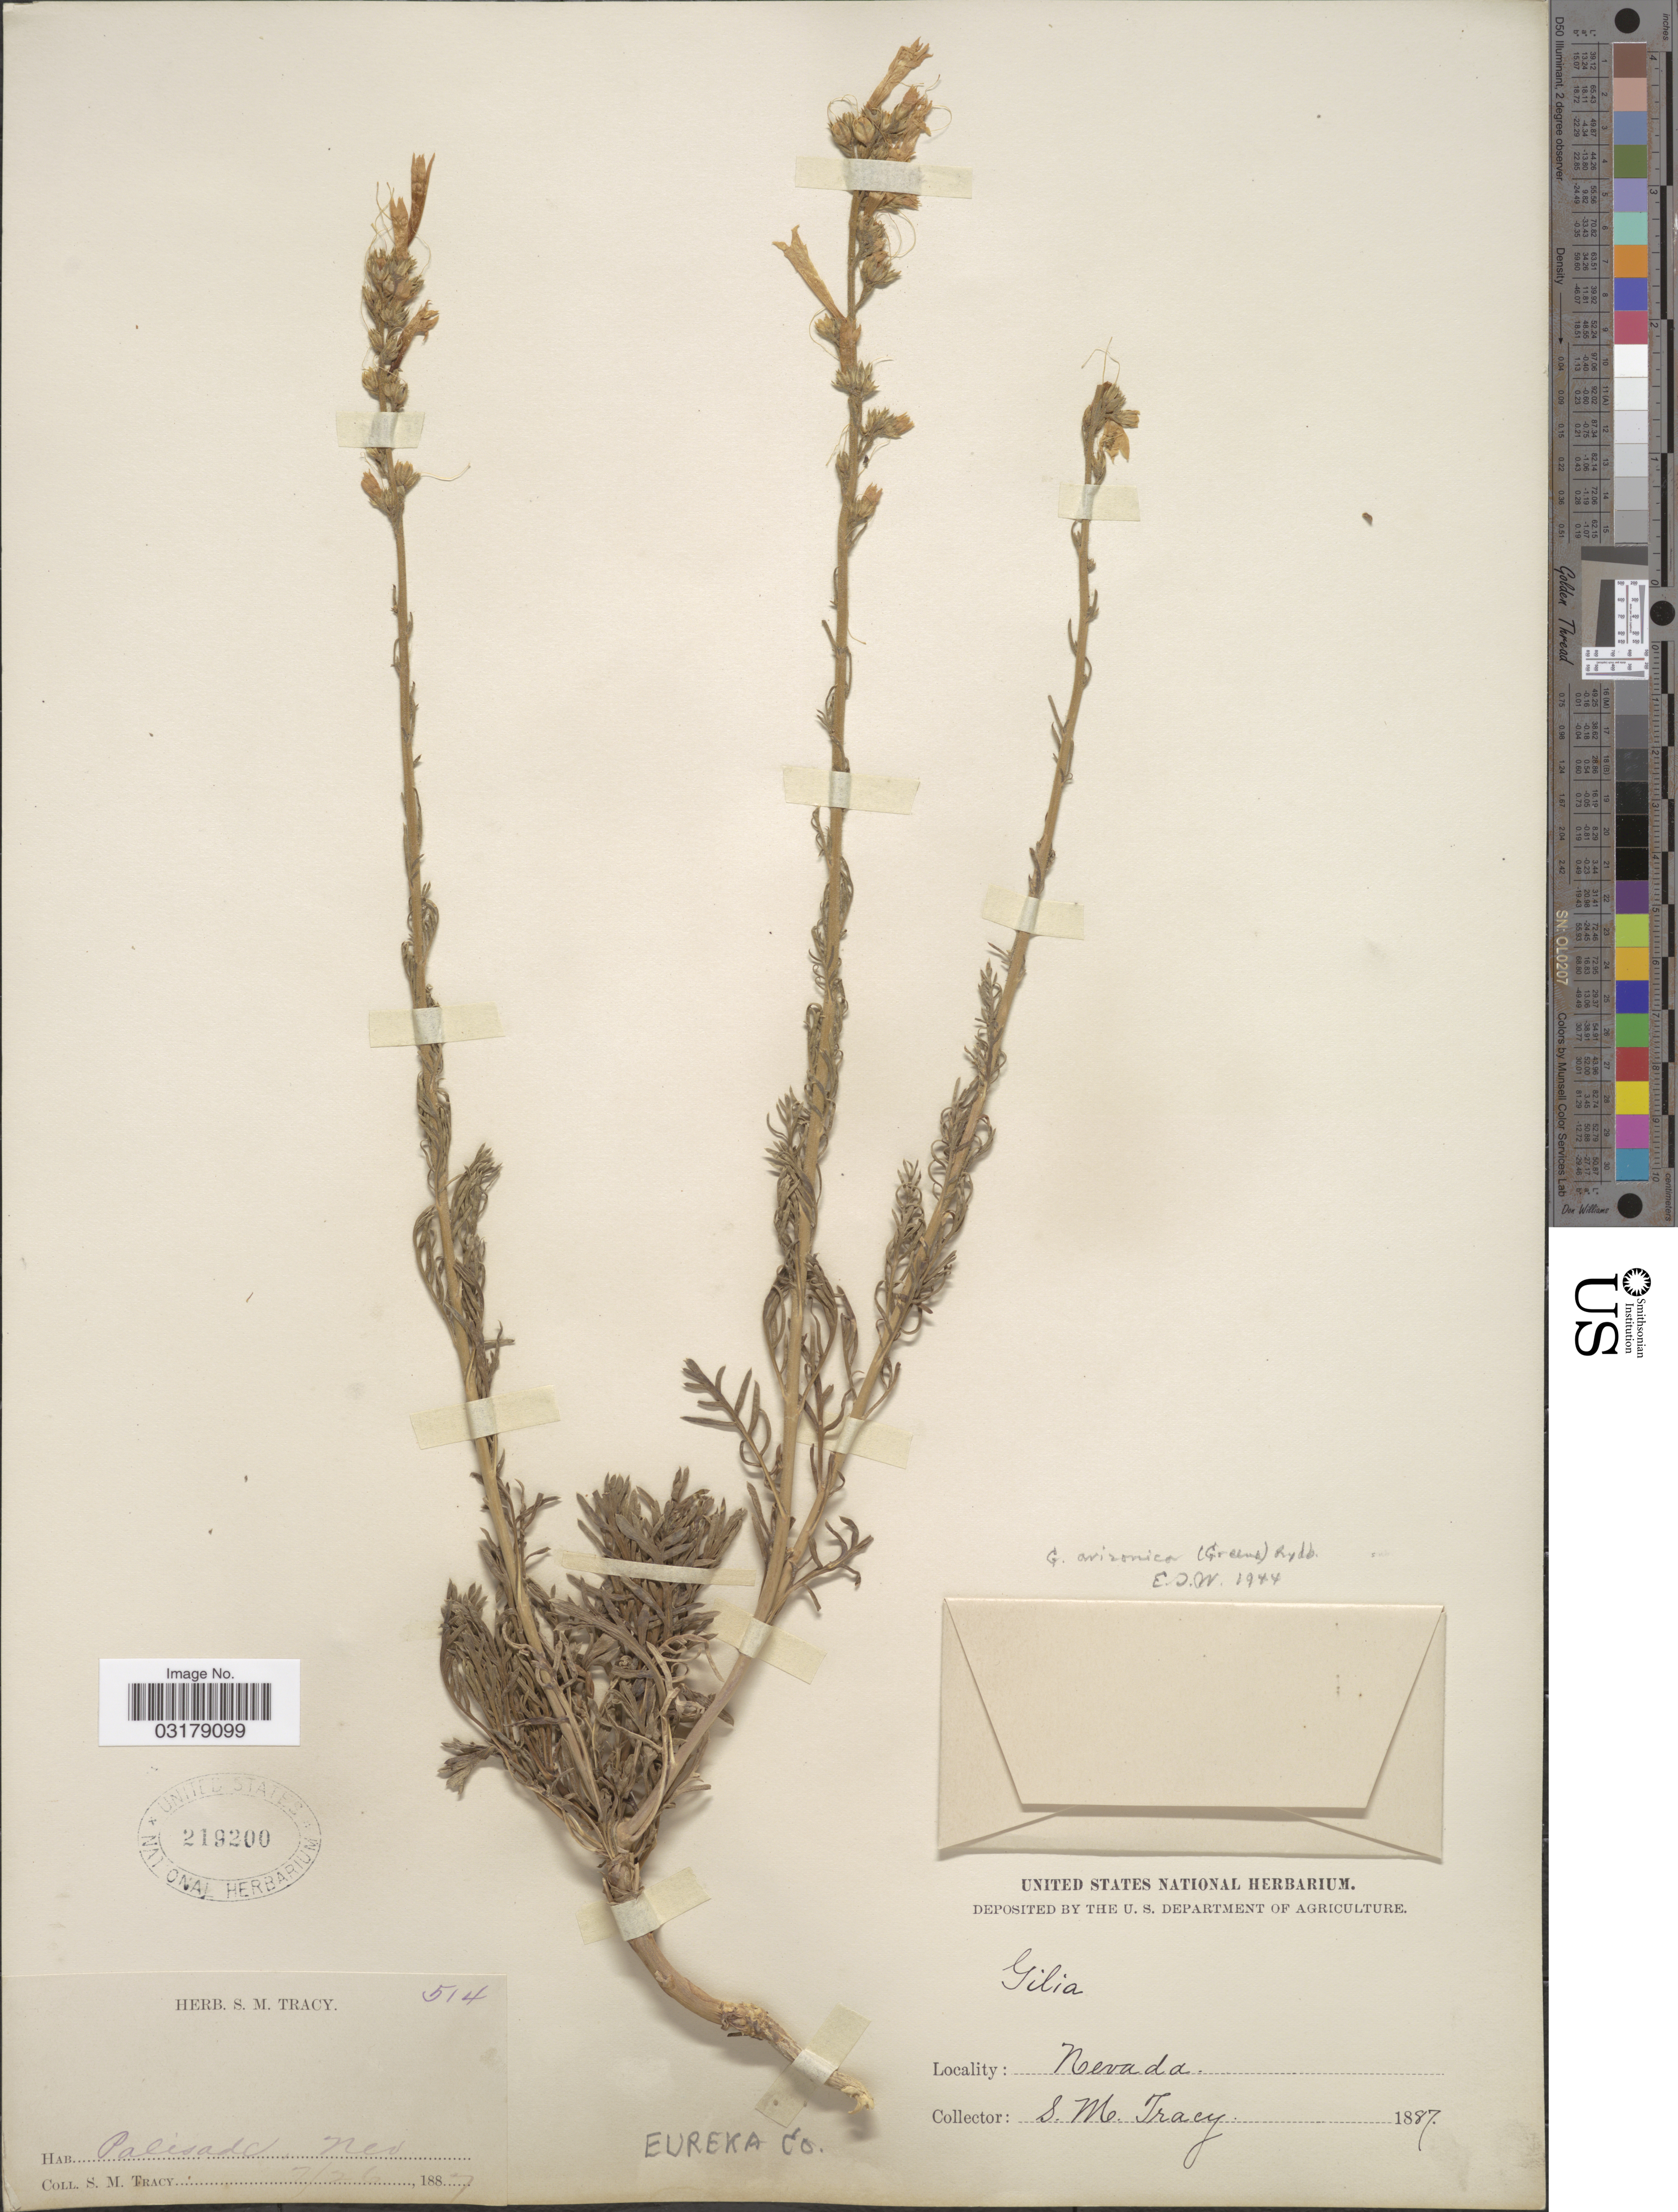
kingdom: Plantae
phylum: Tracheophyta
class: Magnoliopsida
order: Ericales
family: Polemoniaceae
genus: Ipomopsis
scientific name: Ipomopsis aggregata subsp. arizonica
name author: (Greene) V.E. Grant & A.D. Grant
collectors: S. M. Tracy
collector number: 514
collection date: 1887-07-26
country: United States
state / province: Nevada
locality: Palisade. Eureka Co.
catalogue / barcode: US 219200